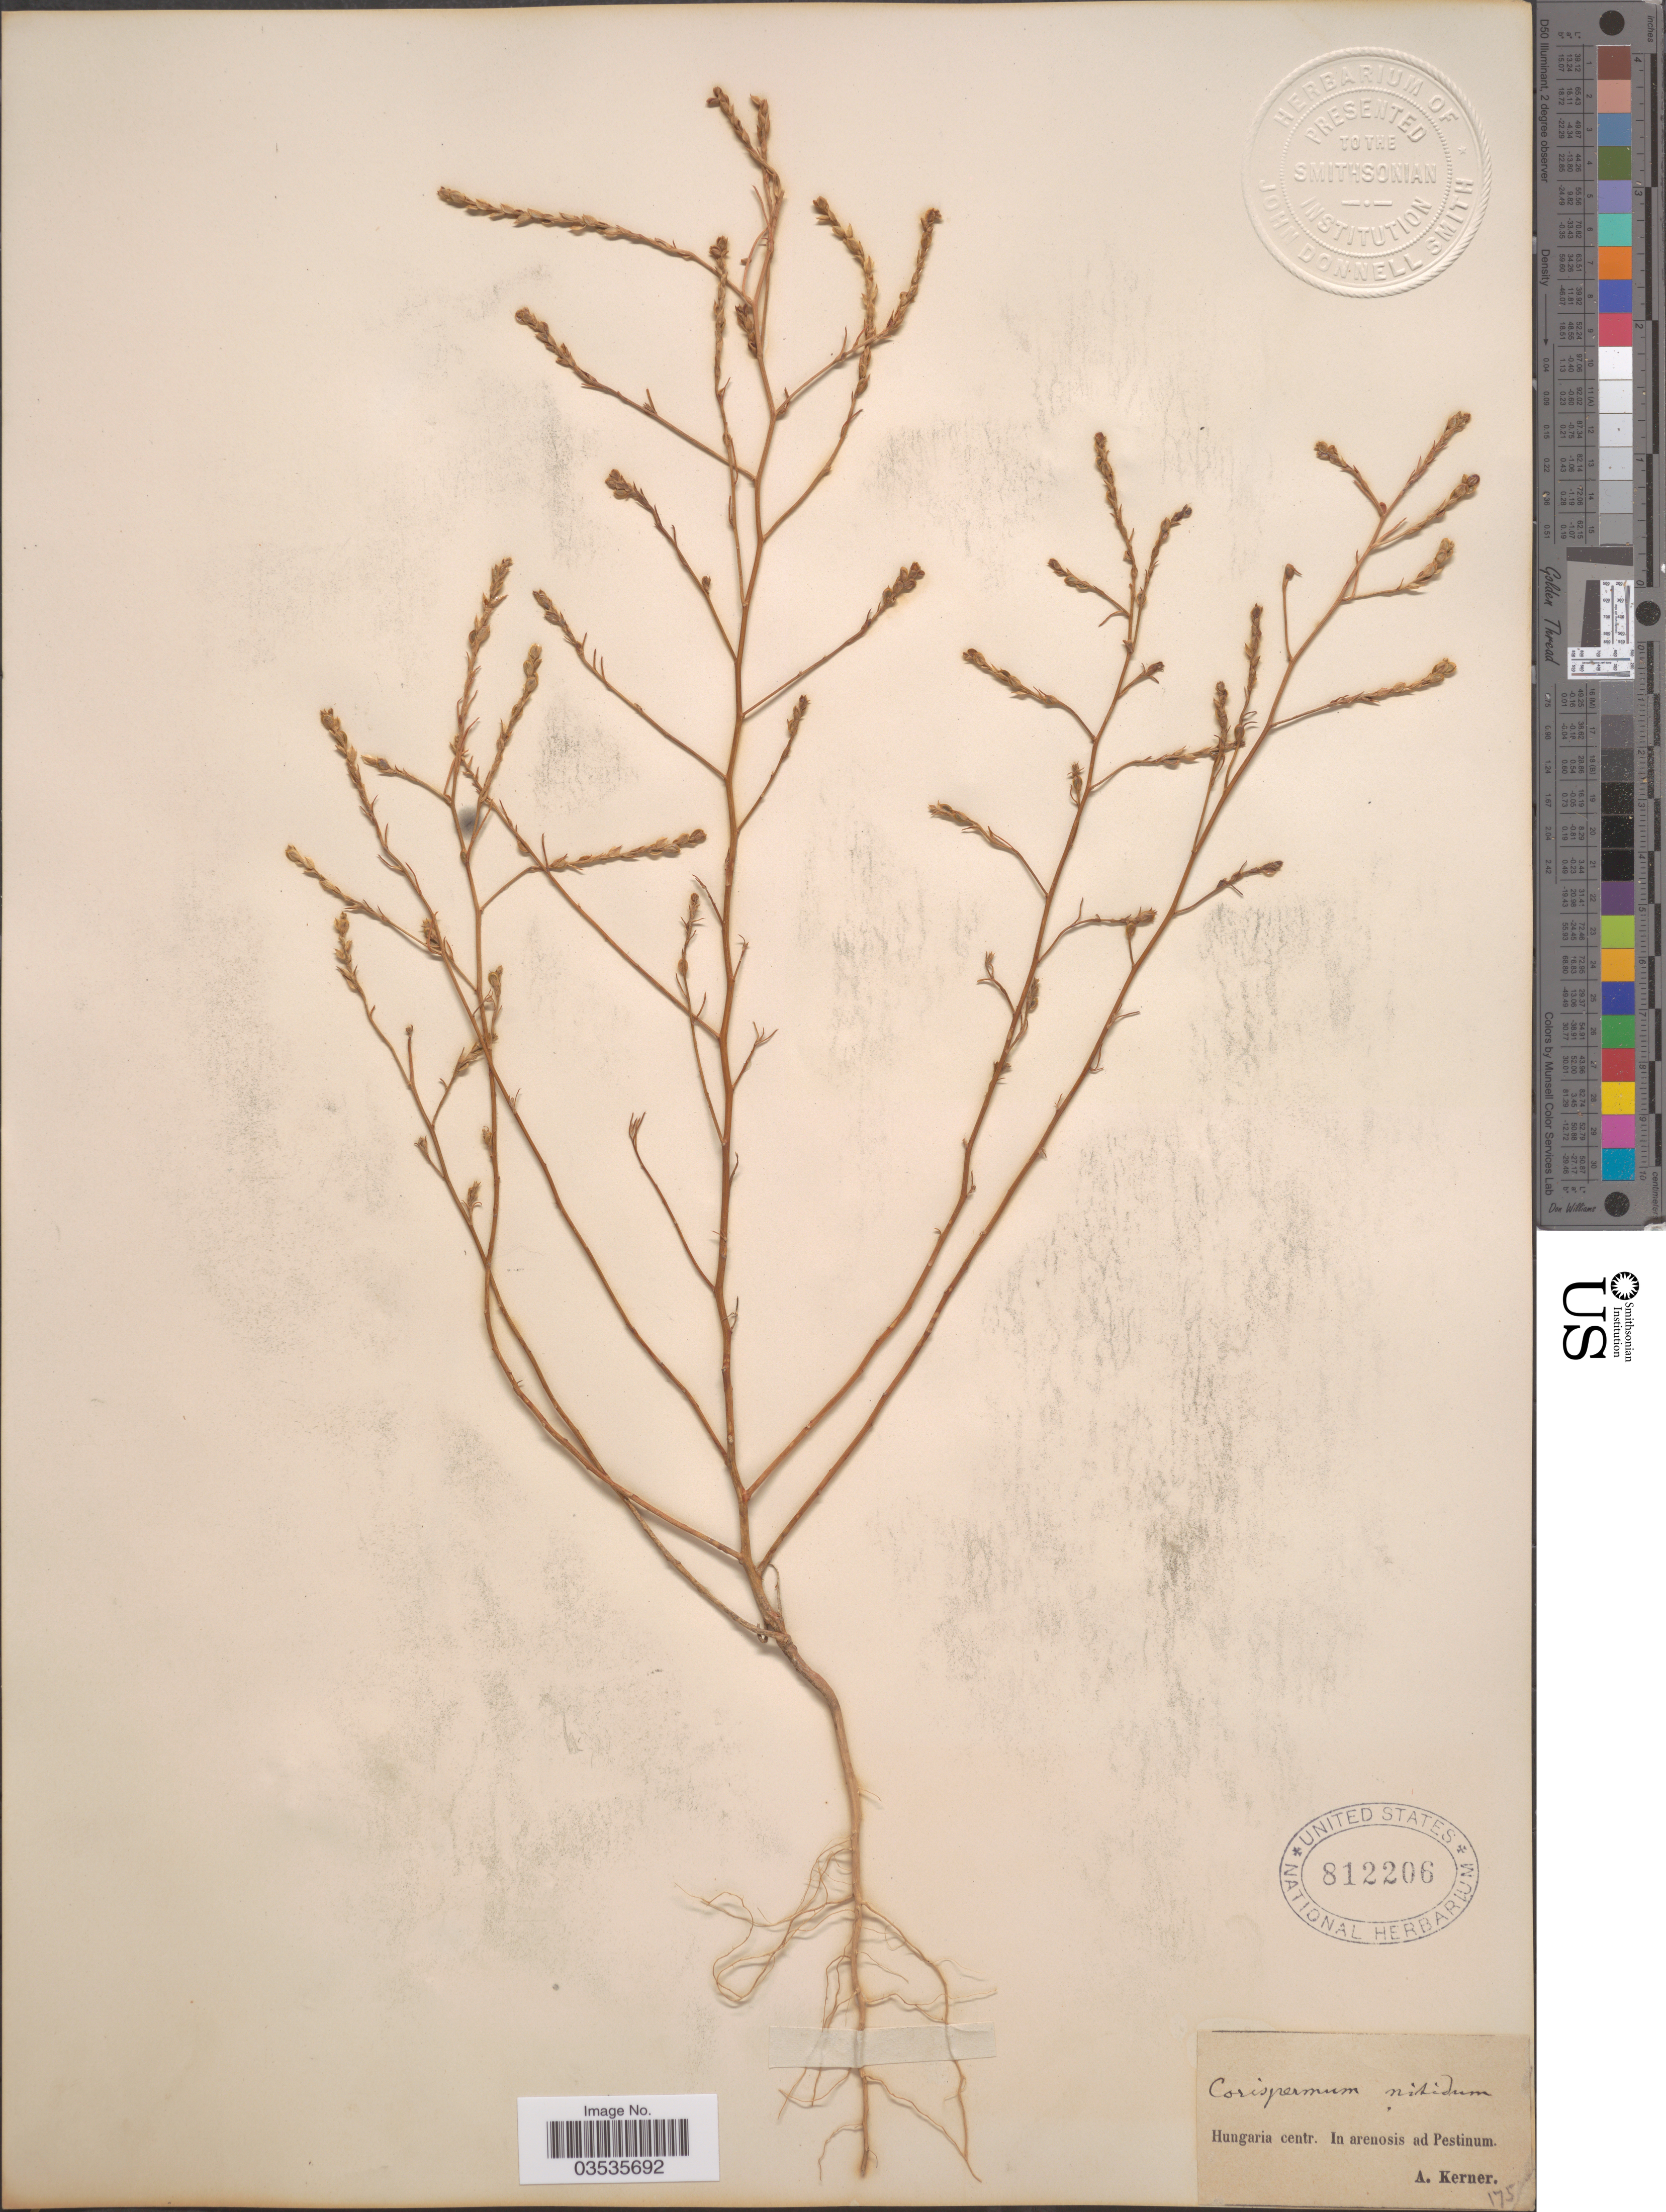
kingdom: Plantae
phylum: Tracheophyta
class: Magnoliopsida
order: Caryophyllales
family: Amaranthaceae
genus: Corispermum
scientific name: Corispermum nitidum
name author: Kit. ex Schult.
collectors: A. Kerner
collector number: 175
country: Hungary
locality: Hungaria centr. In arenosis ad Pestinum.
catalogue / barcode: US 812206